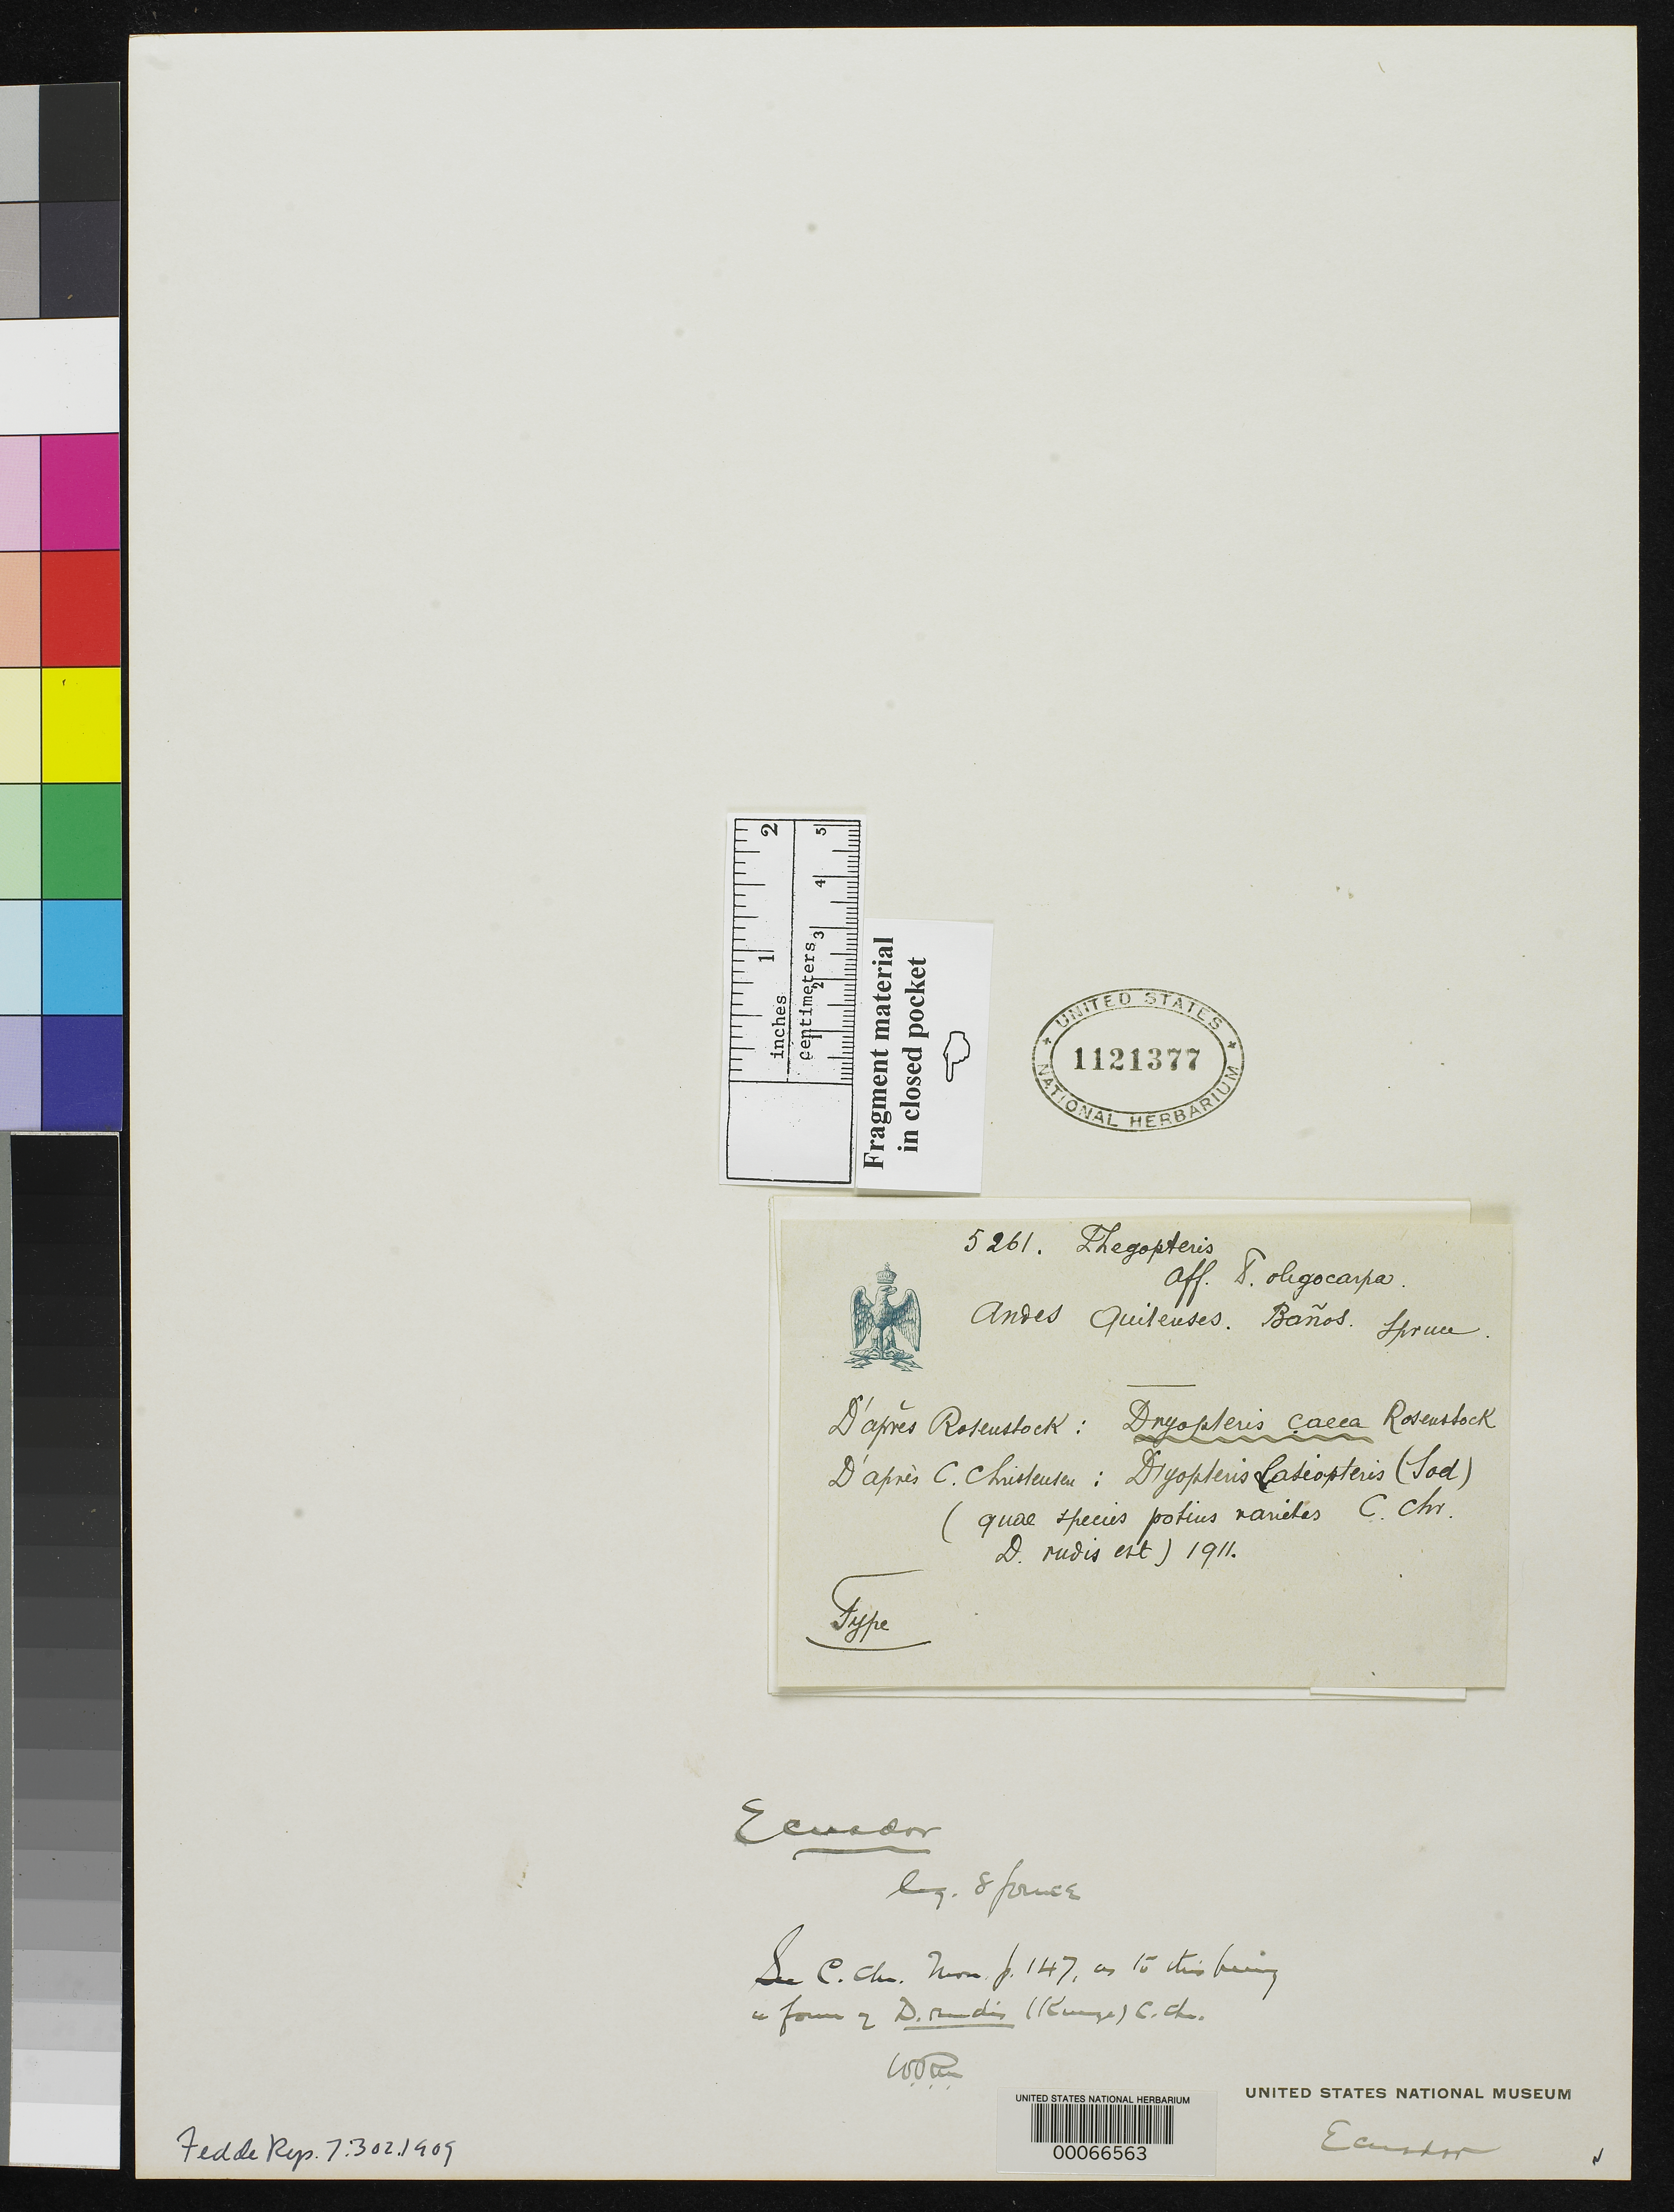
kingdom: Plantae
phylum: Tracheophyta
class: Polypodiopsida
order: Polypodiales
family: Dryopteridaceae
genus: Dryopteris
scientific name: Dryopteris caeca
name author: Rosenst.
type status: Isotype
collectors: R. Spruce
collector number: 5261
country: Ecuador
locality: Banos, Andes Quitenses.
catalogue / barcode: US 1121377